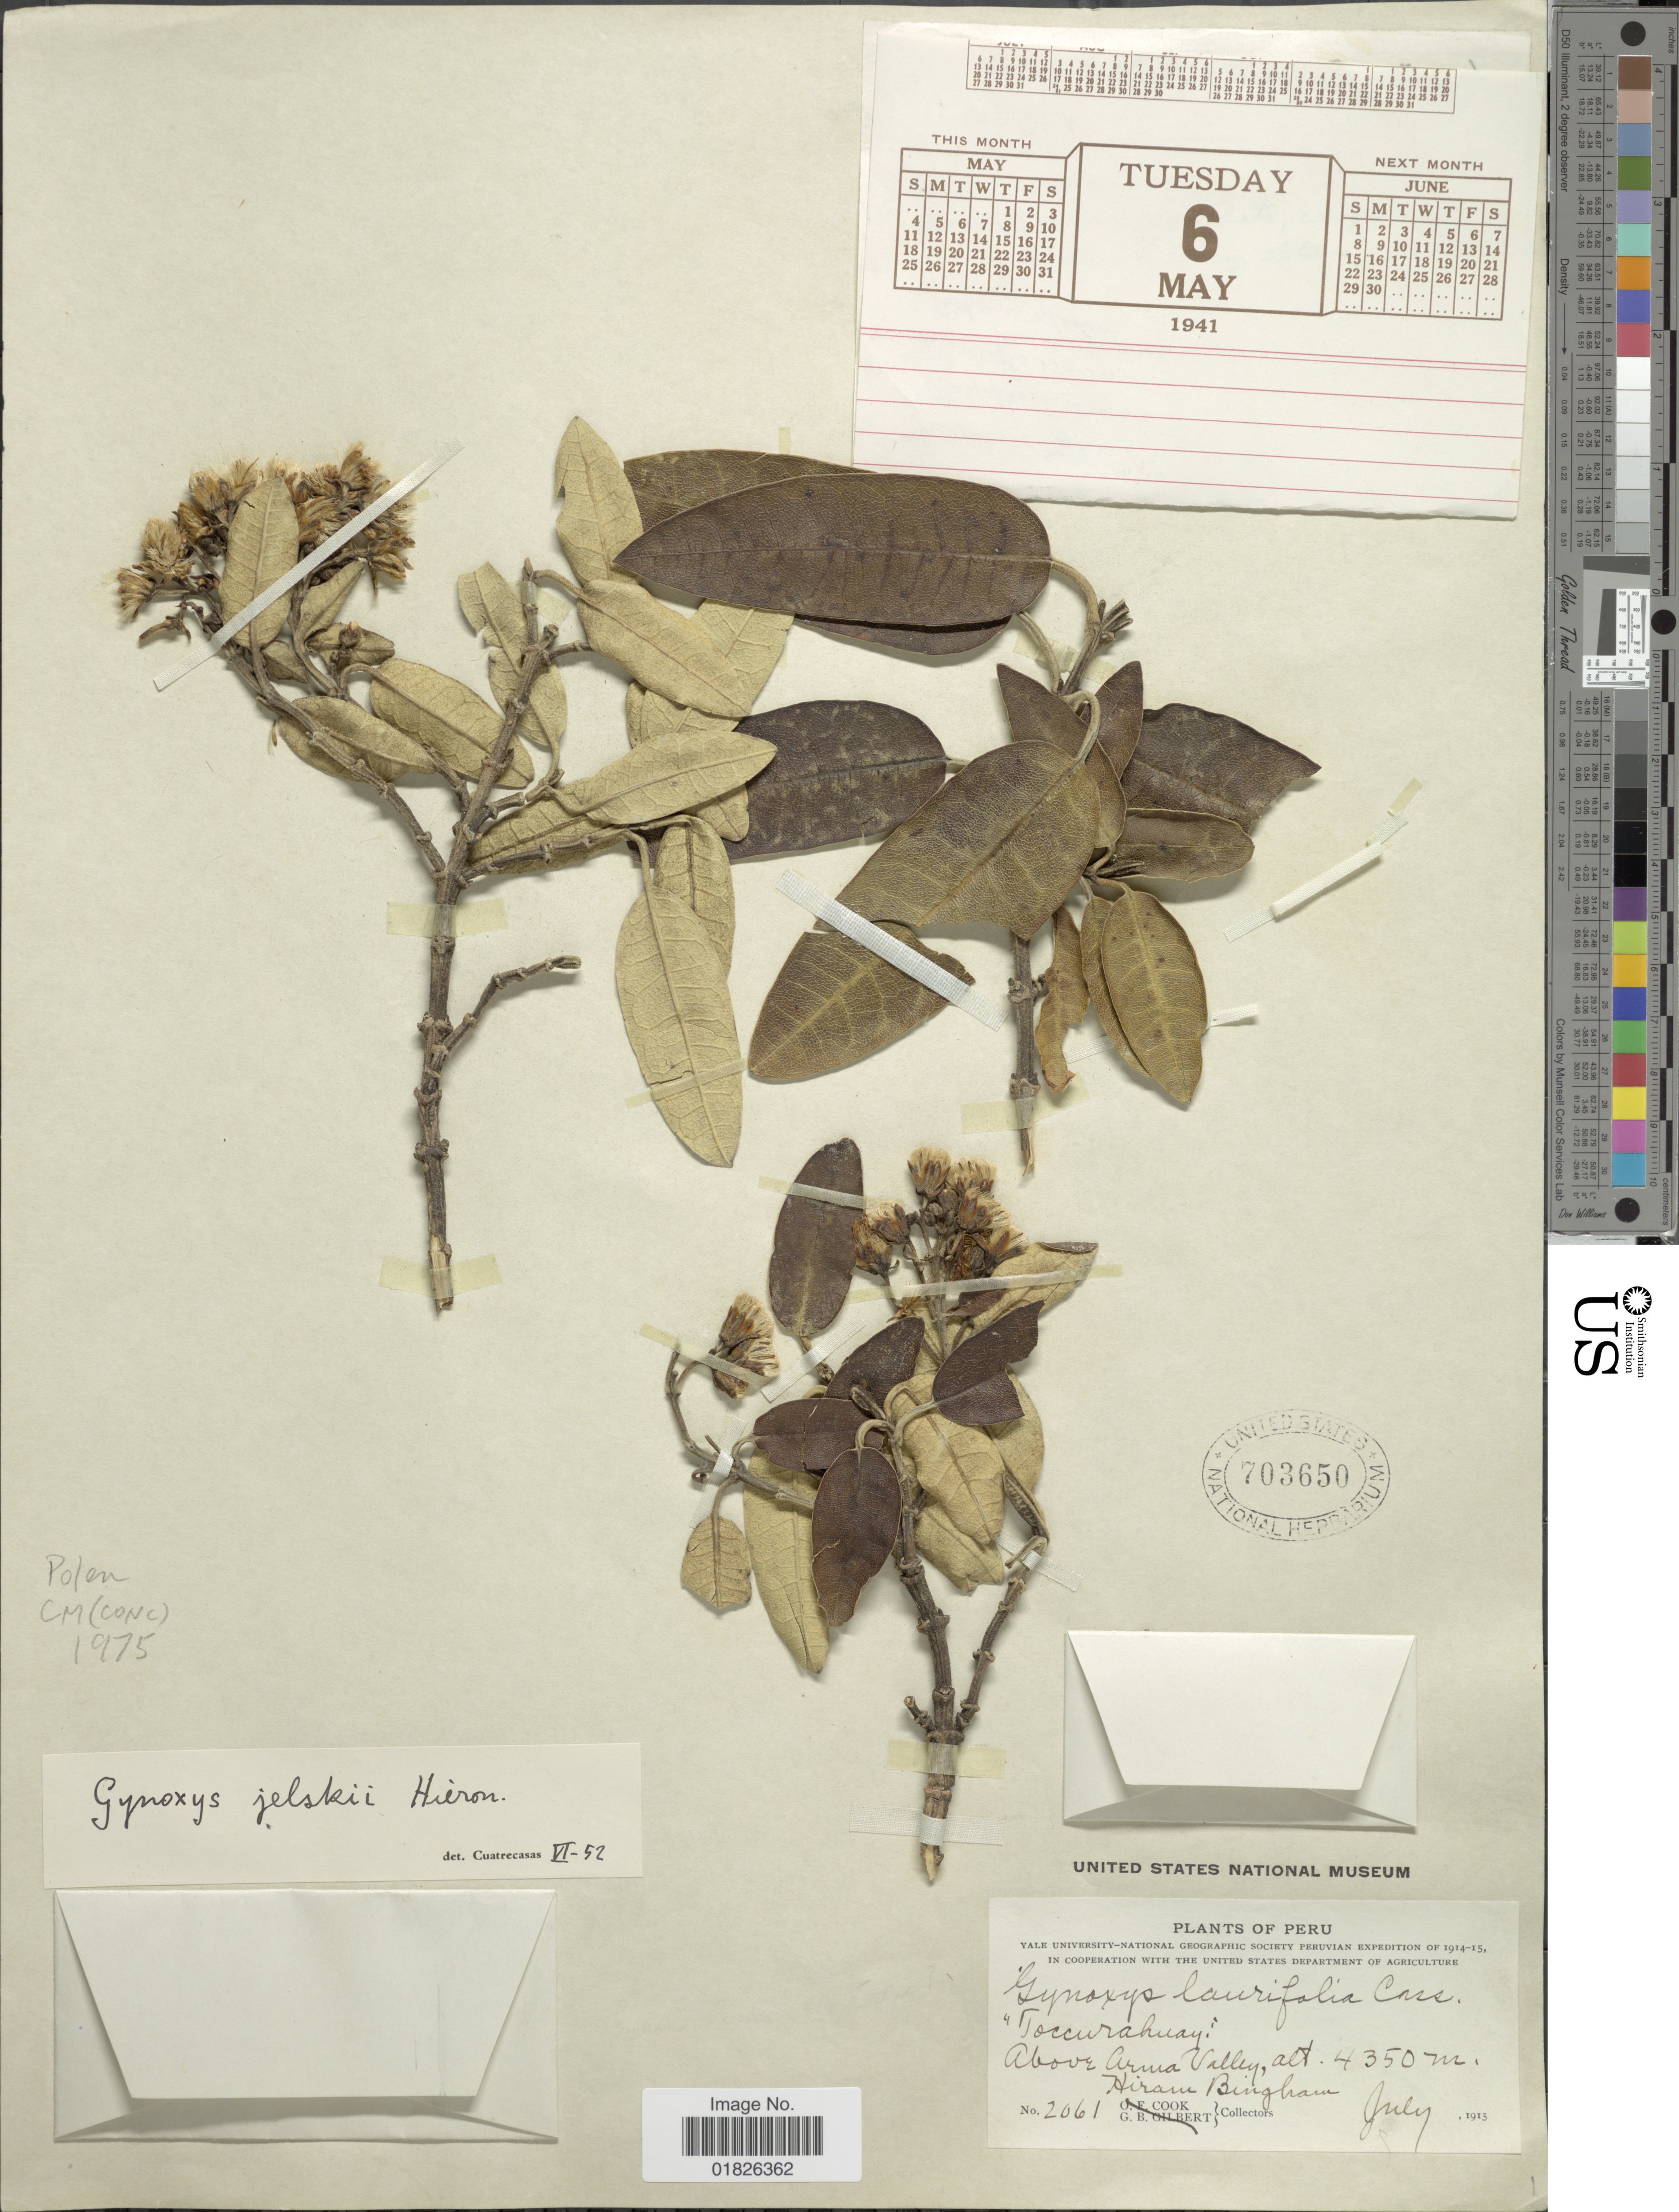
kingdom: Plantae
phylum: Tracheophyta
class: Magnoliopsida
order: Asterales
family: Asteraceae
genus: Gynoxys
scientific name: Gynoxys jelskii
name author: Hieron.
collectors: H. Bingham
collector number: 2061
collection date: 1913-07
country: Peru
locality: "Toccurahuay," above Arma Valley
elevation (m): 4350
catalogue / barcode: US 703650